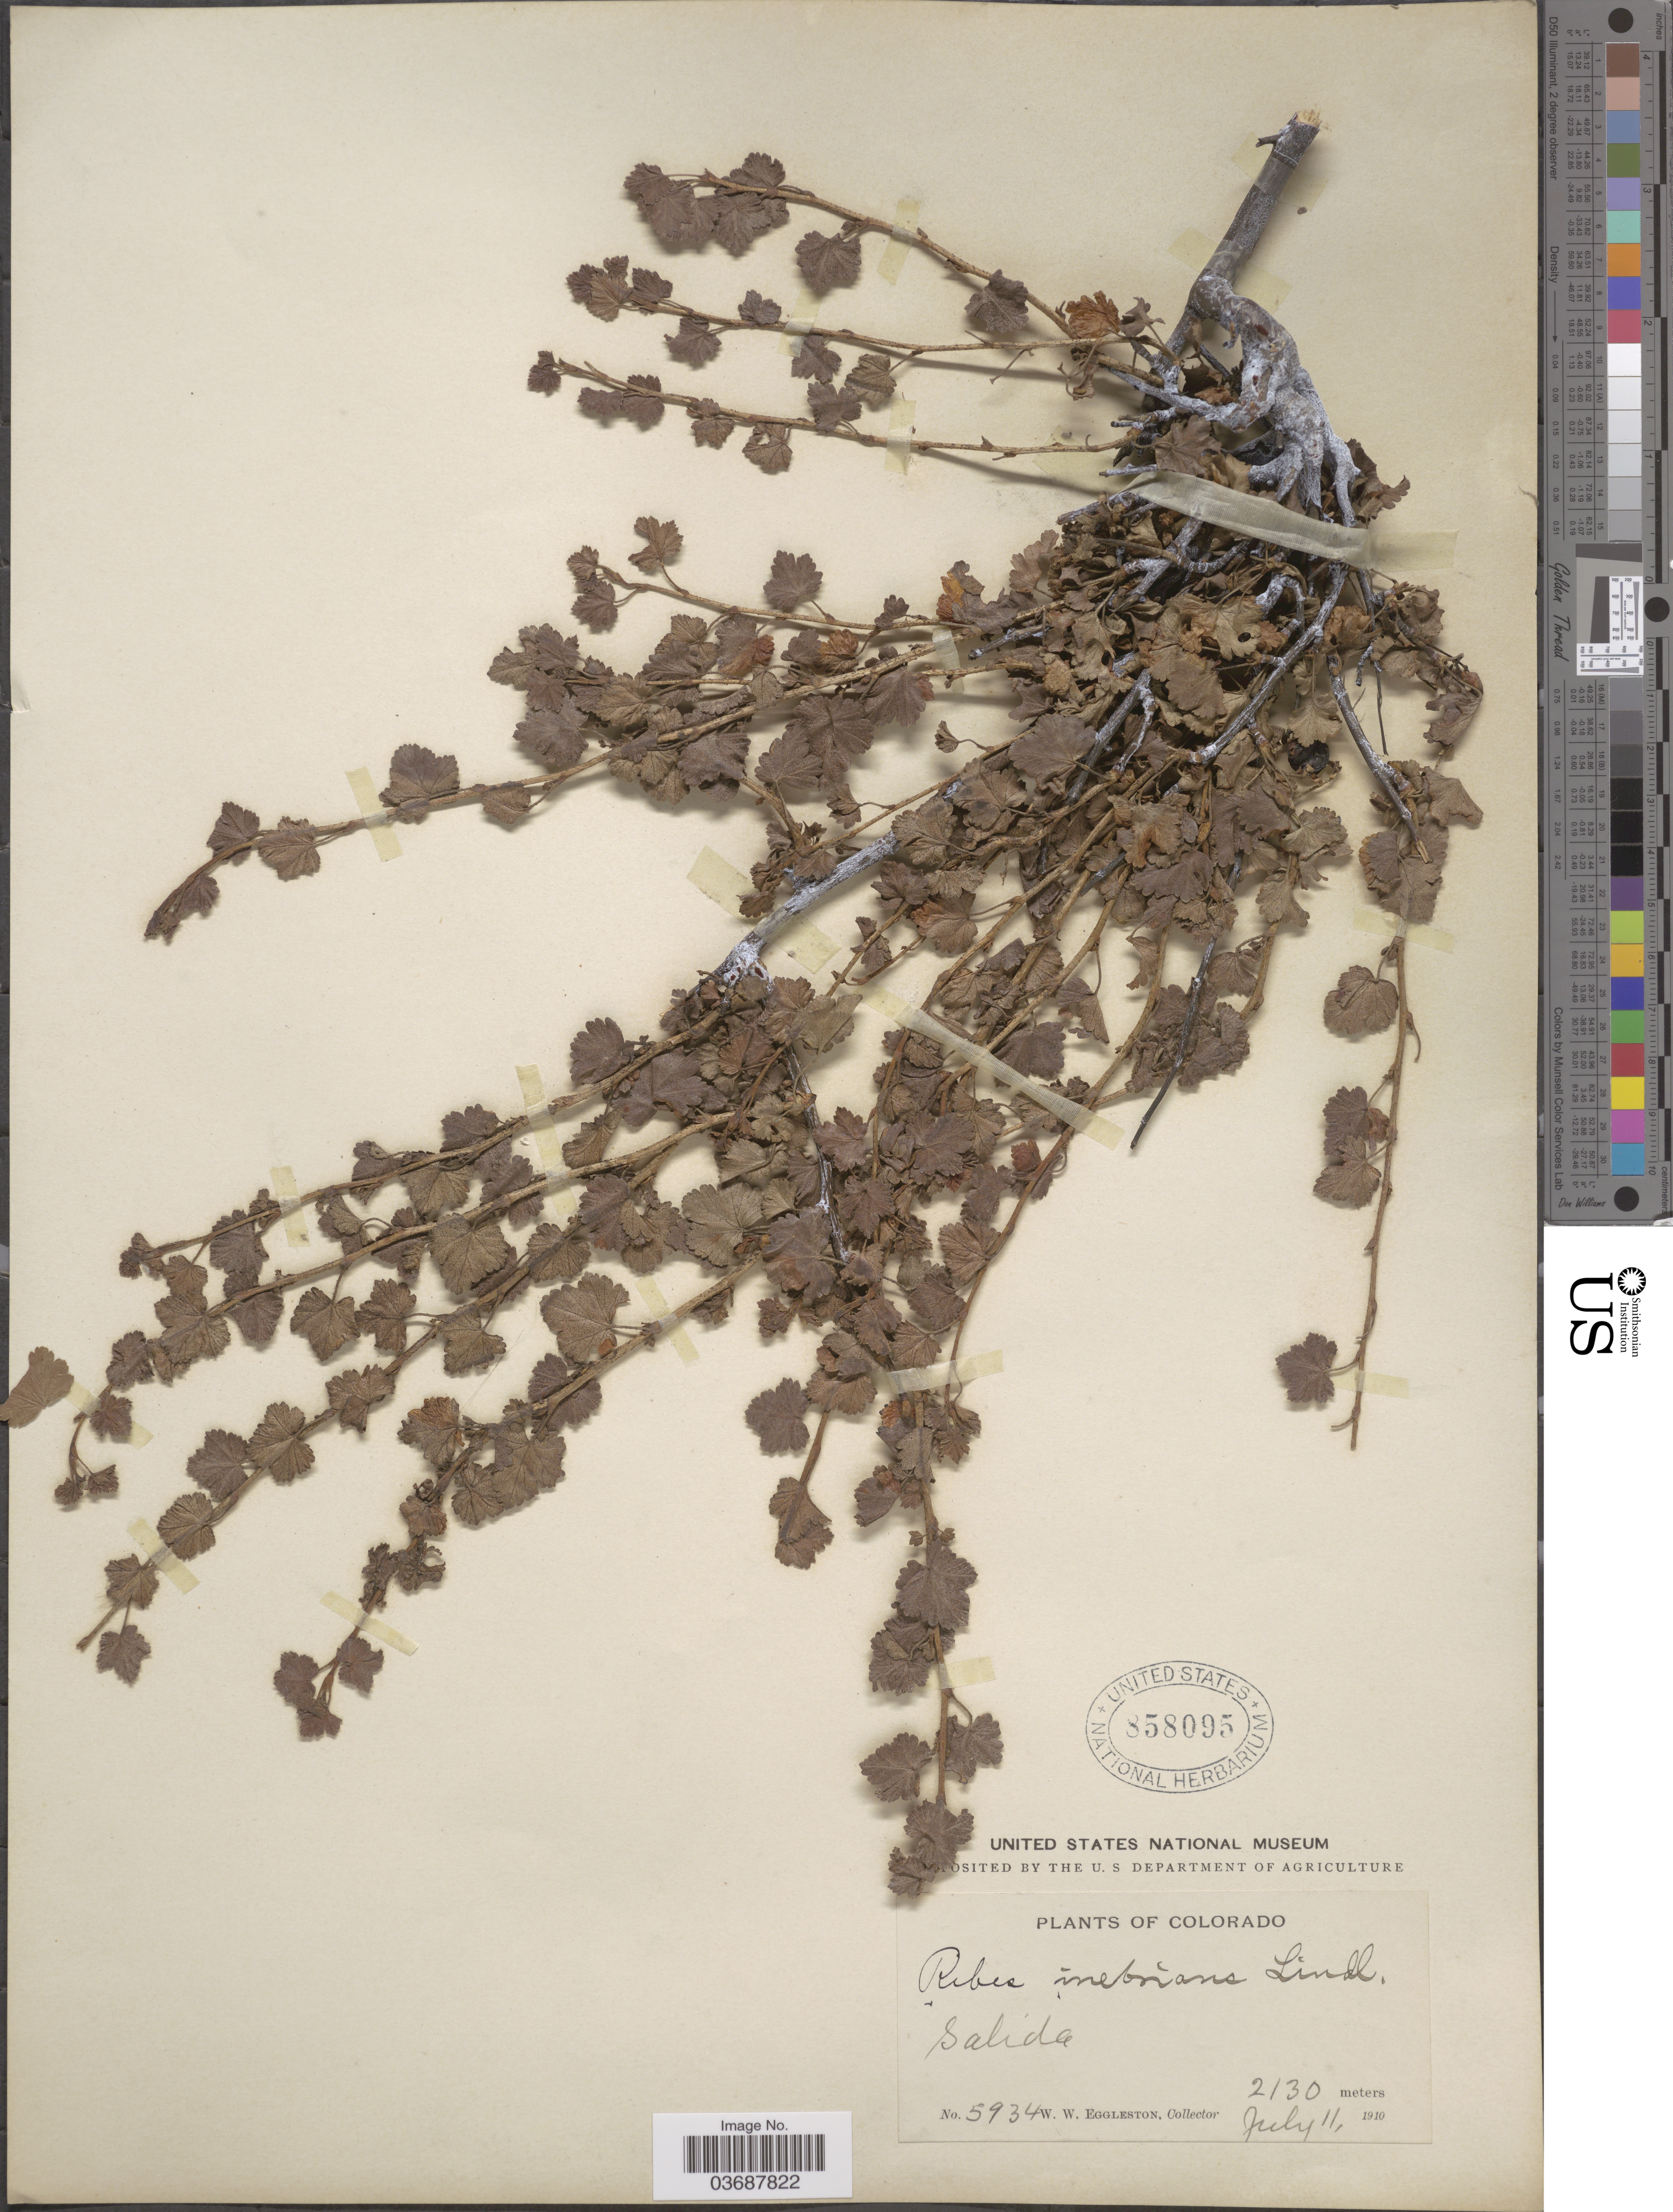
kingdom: Plantae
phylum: Tracheophyta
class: Magnoliopsida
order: Saxifragales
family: Grossulariaceae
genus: Ribes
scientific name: Ribes inebrians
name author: Lindl.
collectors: W. W. Eggleston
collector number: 5934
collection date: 1910-07-11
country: United States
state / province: Colorado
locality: Salida.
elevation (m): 2130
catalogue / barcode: US 858095